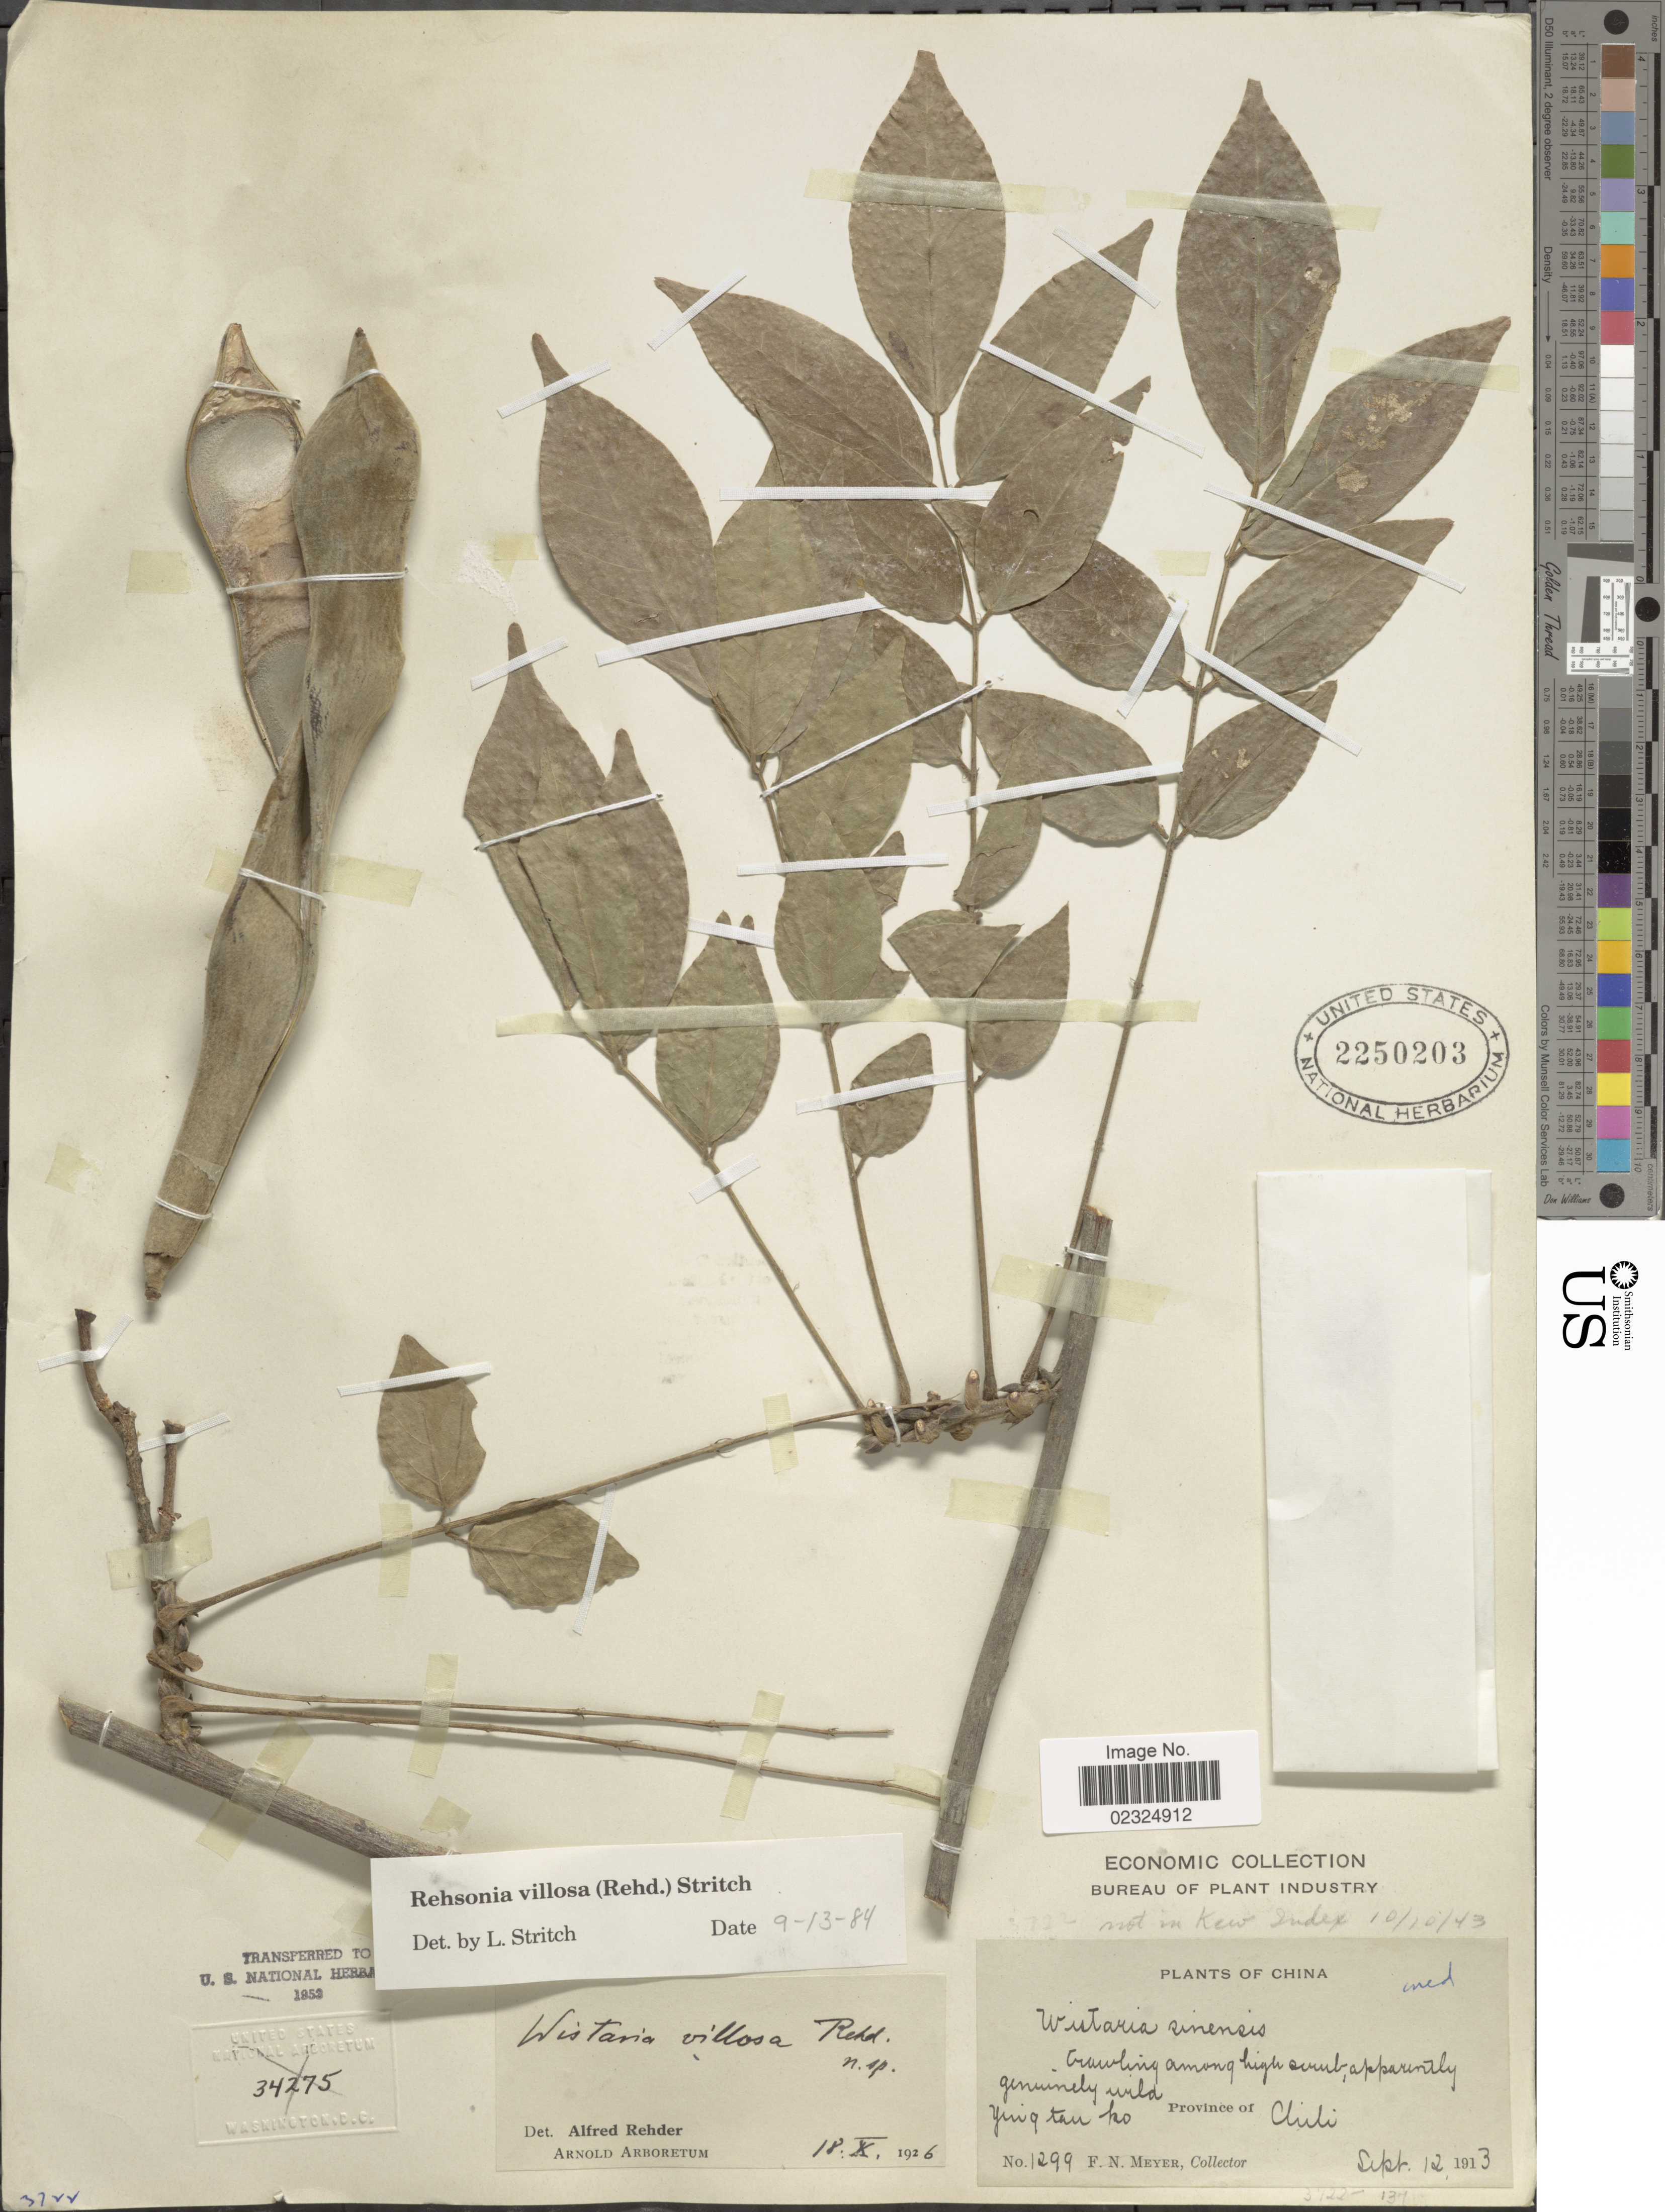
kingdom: Plantae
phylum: Tracheophyta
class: Magnoliopsida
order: Fabales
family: Fabaceae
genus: Wisteria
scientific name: Wisteria villosa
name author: Rehder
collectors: F. N. Meyer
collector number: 1299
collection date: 1913-09-12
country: China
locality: Ying tan ko, Province of Chili. [interpreted]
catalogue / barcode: US 2250203